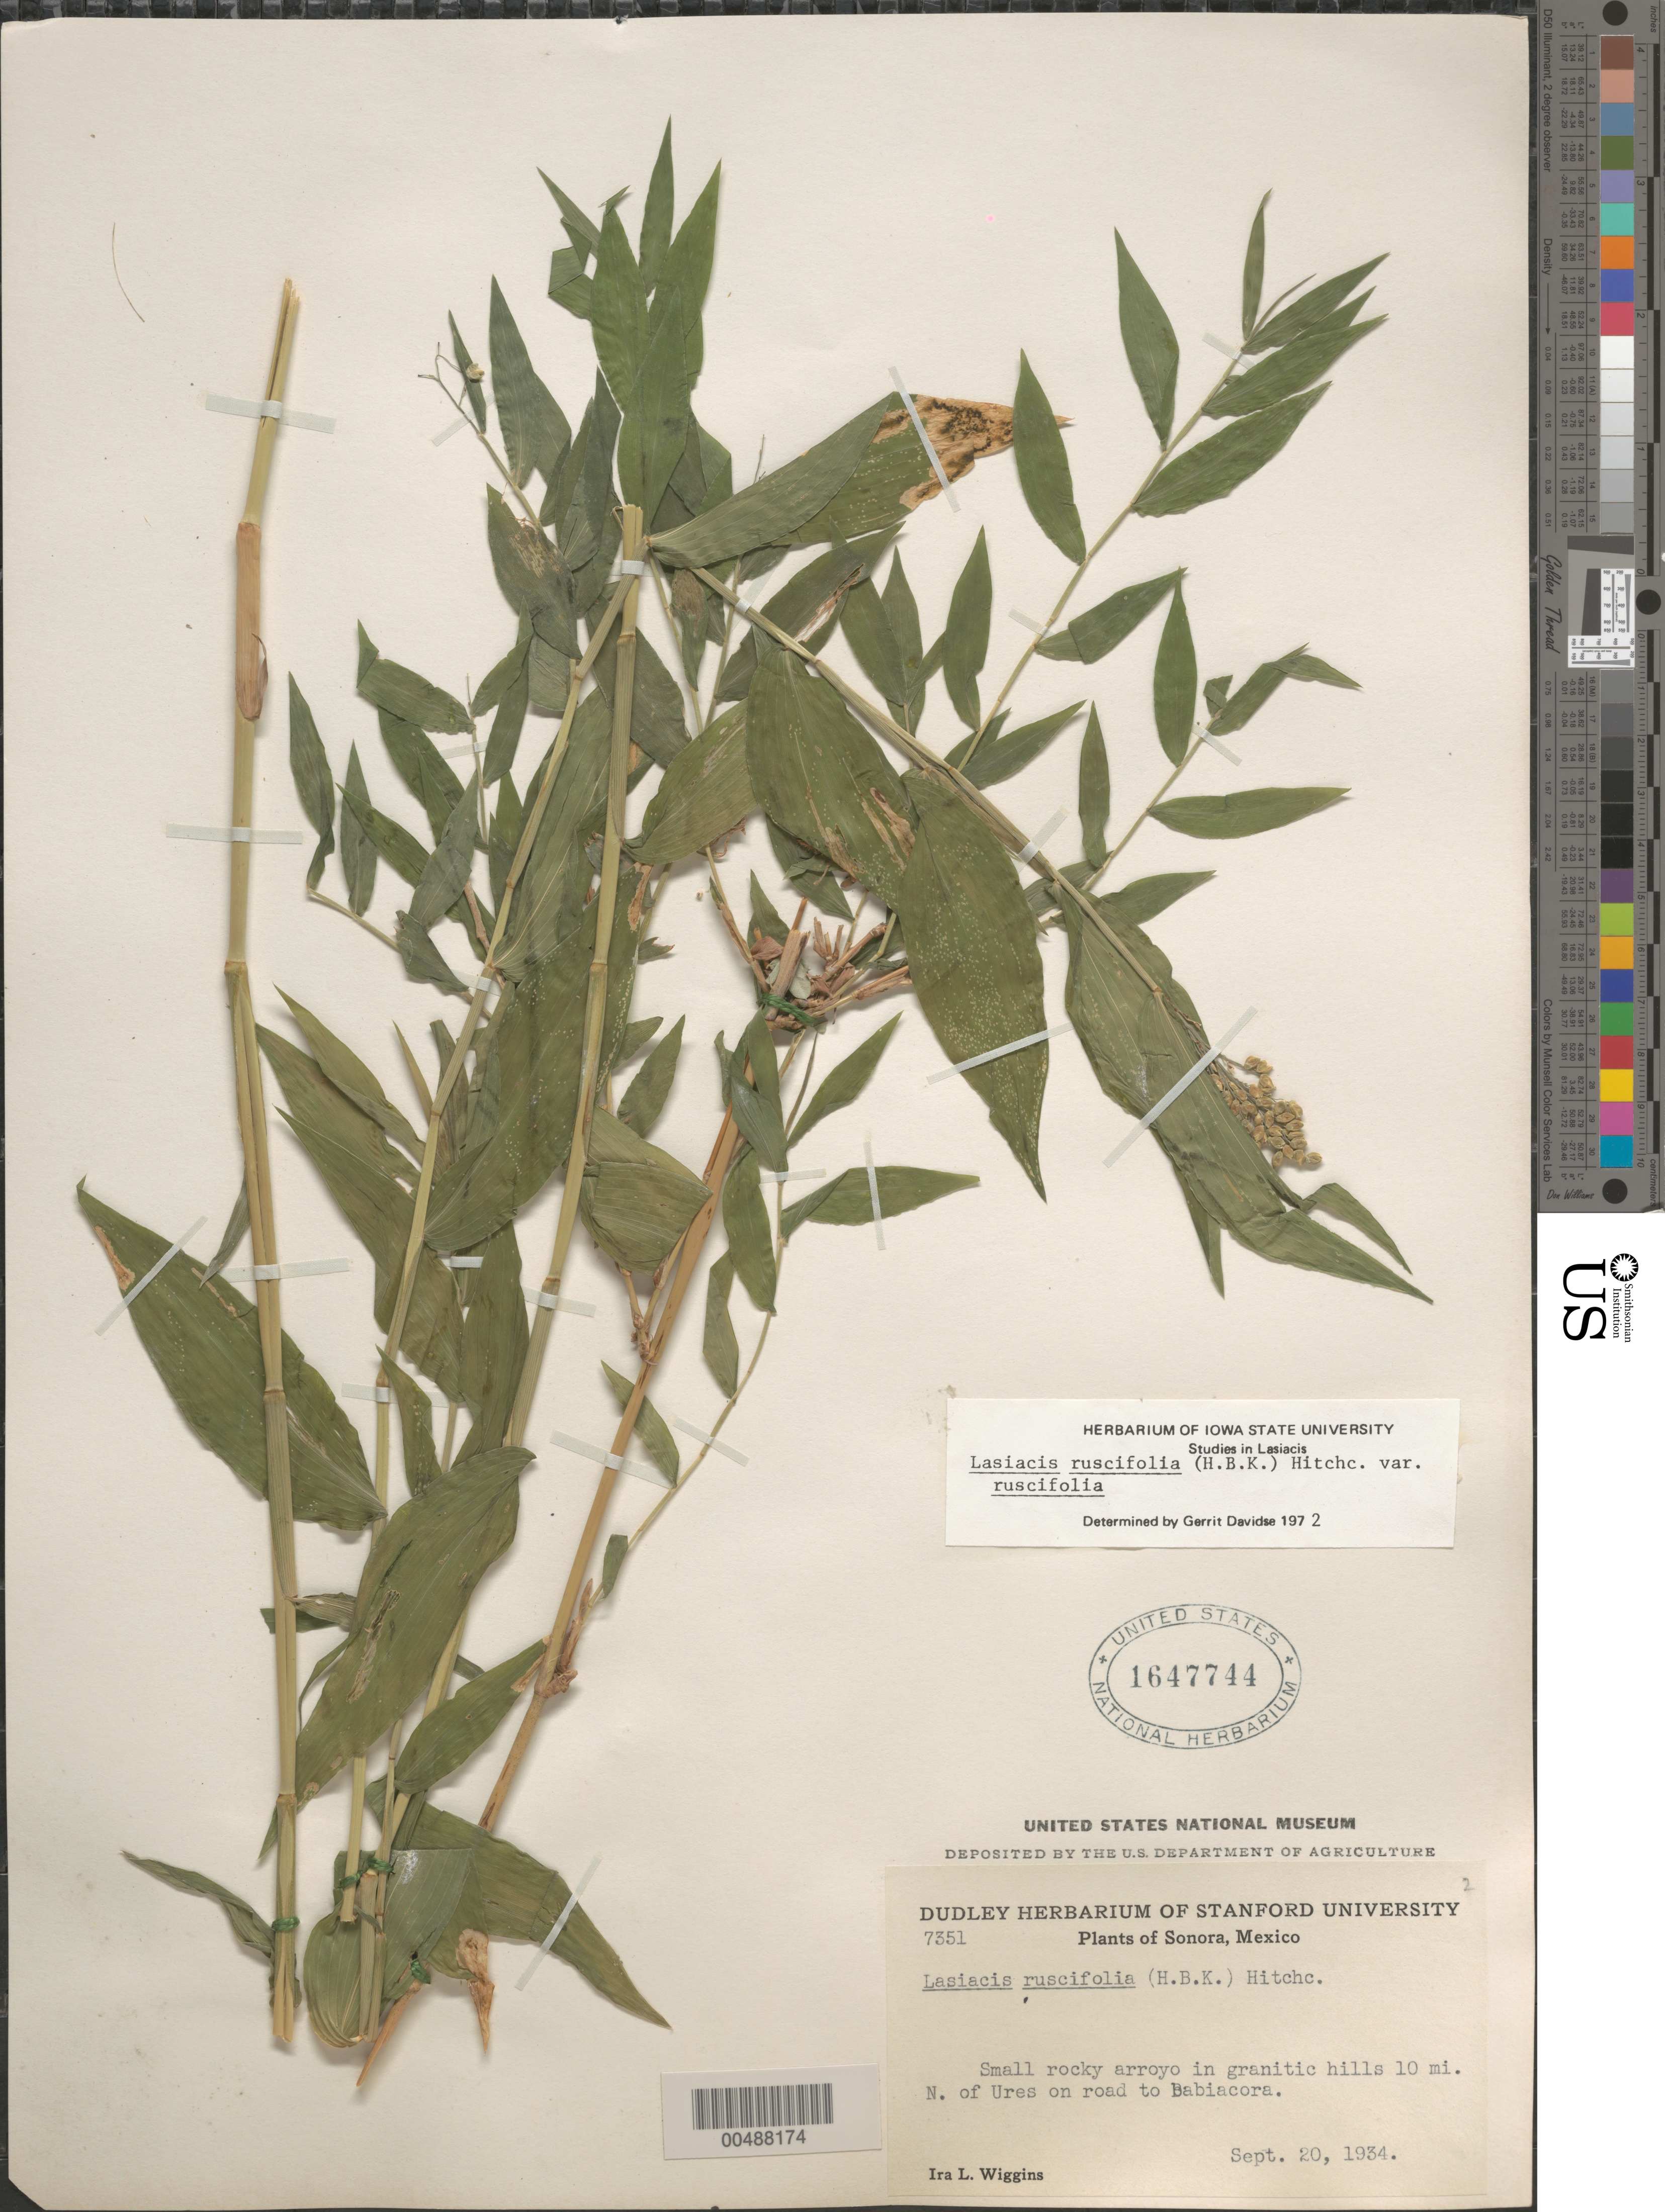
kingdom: Plantae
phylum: Tracheophyta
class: Liliopsida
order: Poales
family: Poaceae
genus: Lasiacis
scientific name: Lasiacis ruscifolia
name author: (Kunth) Hitchc.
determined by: Davidse, Gerrit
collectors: I. L. Wiggins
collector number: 7351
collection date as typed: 20 Sep 1934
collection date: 1934-09-20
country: Mexico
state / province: Sonora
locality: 10 mi N of Ures on rd to Babiacora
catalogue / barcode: US 1647744